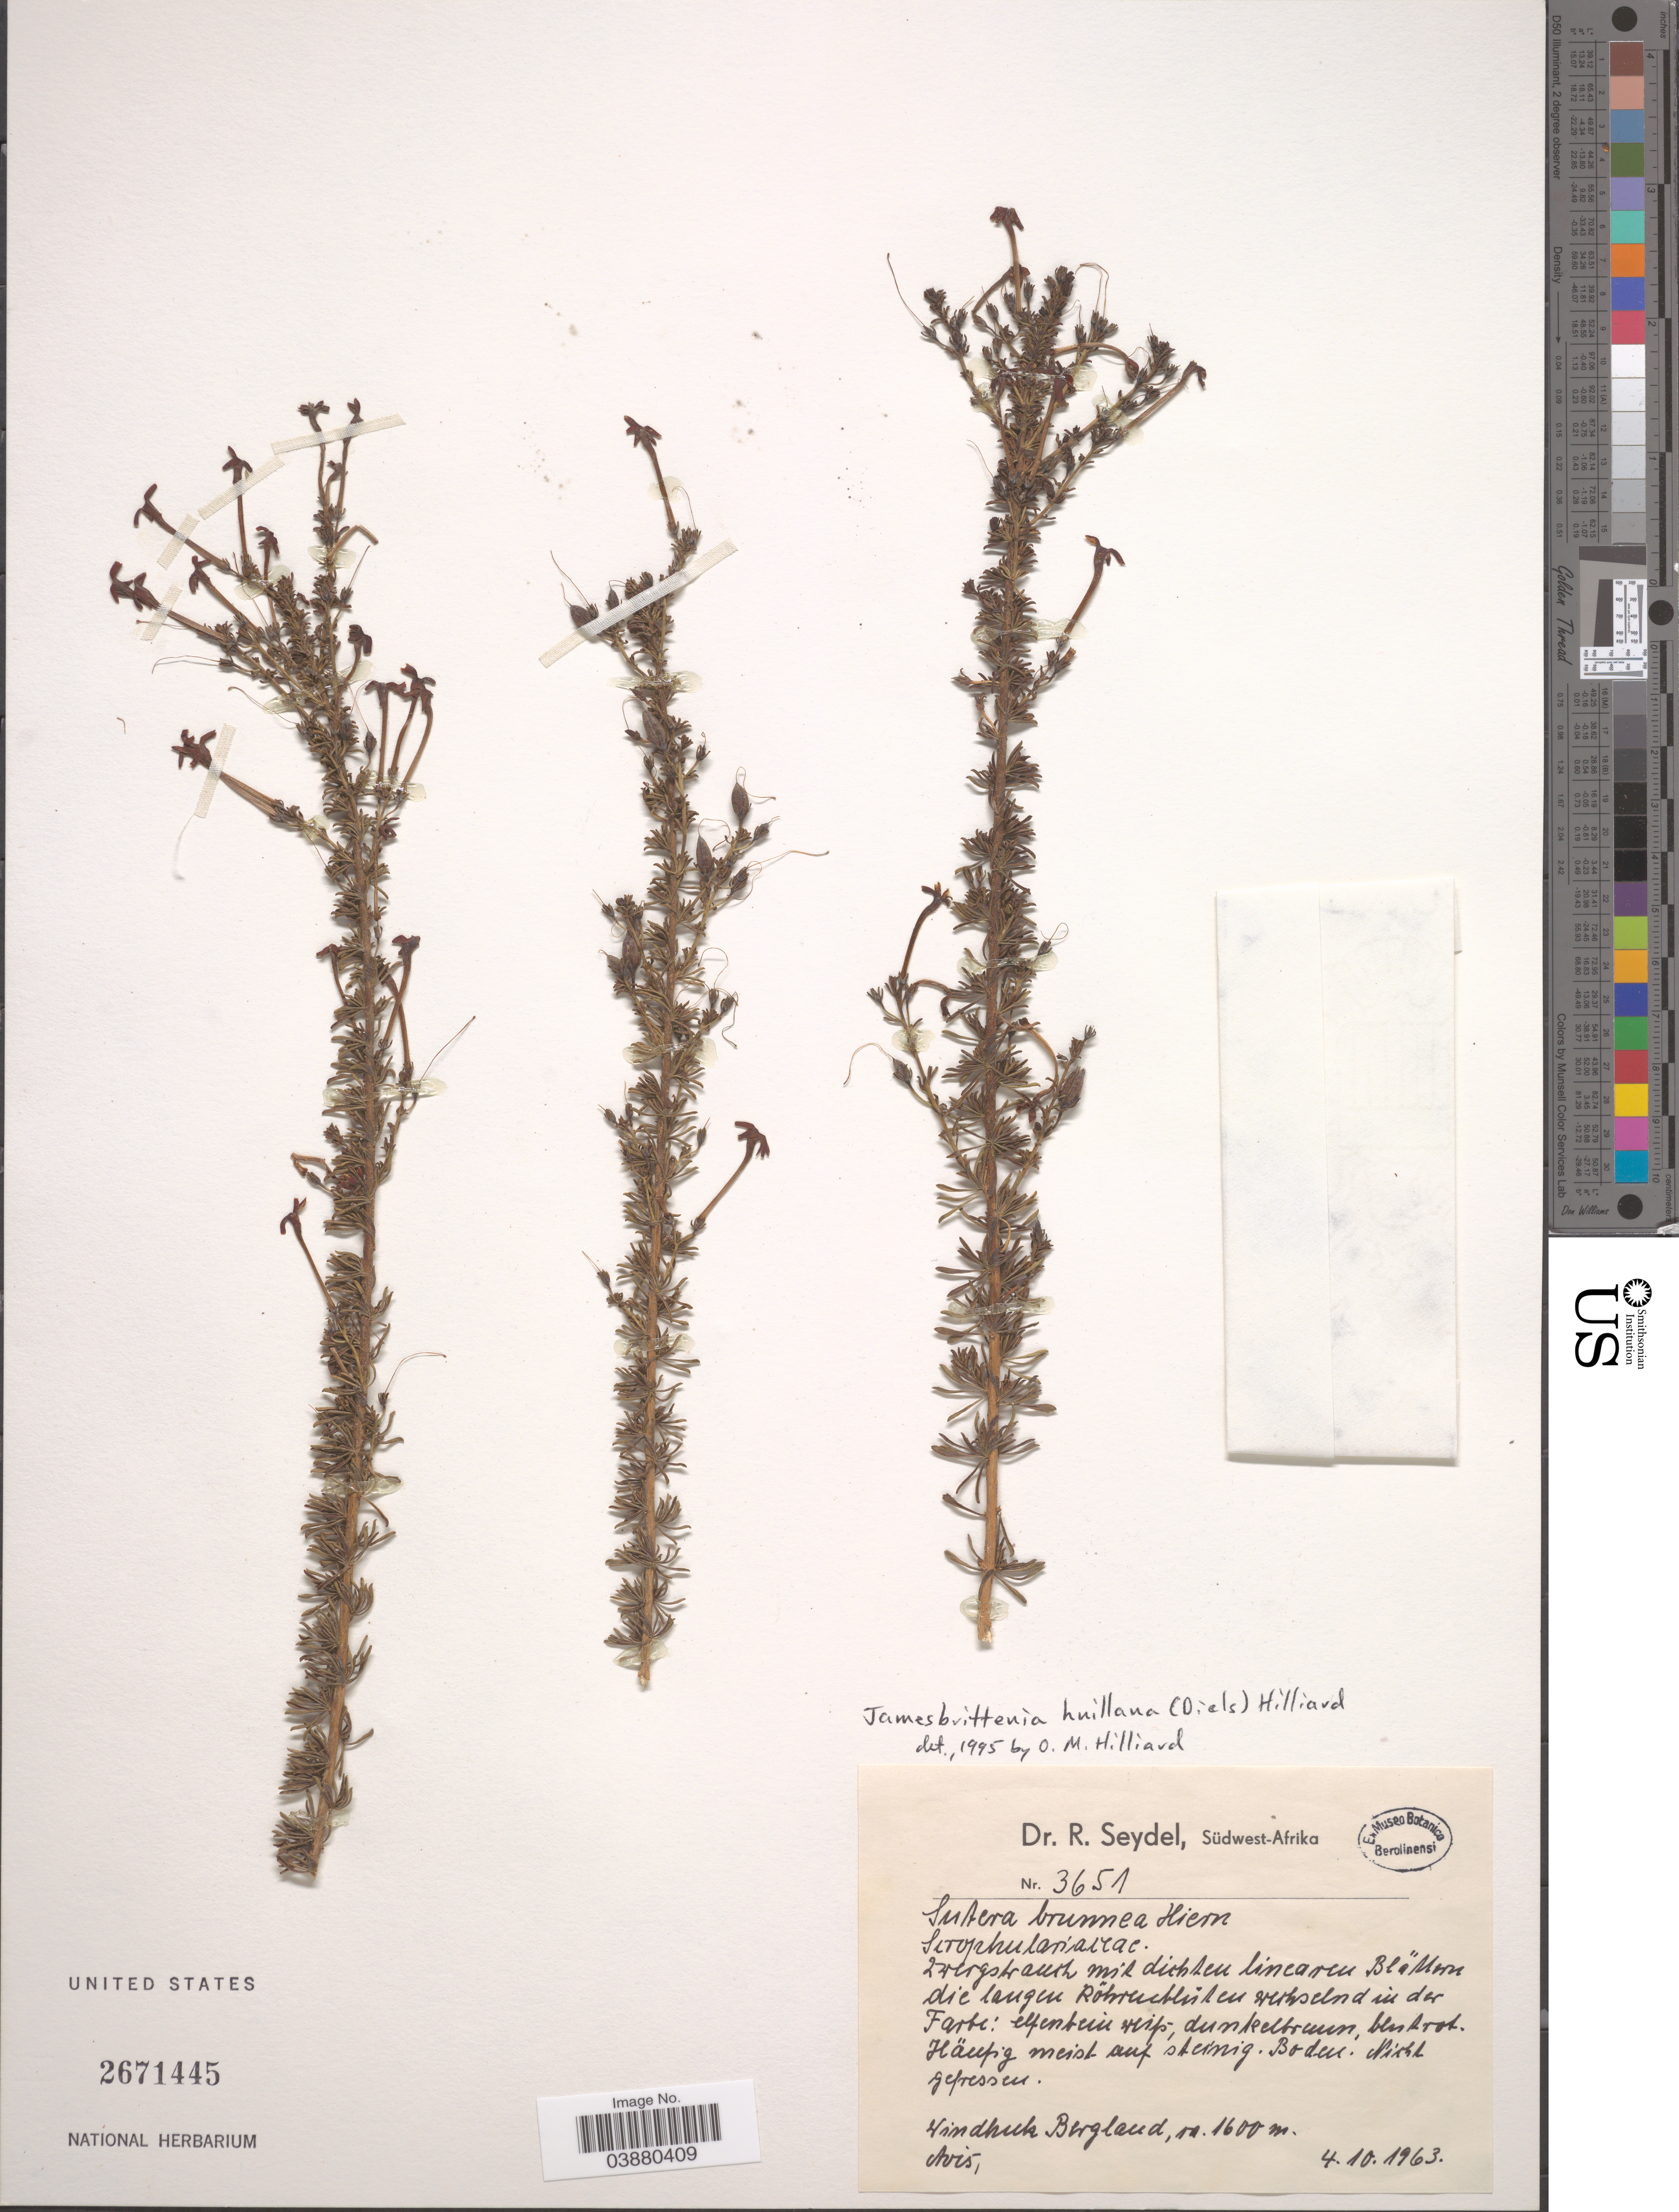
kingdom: Plantae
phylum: Tracheophyta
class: Magnoliopsida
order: Lamiales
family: Scrophulariaceae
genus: Jamesbrittenia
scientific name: Jamesbrittenia huillana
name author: (Diels) Hilliard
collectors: R. Seydel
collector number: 3651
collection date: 1963-10-04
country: Namibia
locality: Südwest-Afrika. Windhuk Bergland, Avis.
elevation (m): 1600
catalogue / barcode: US 2671445